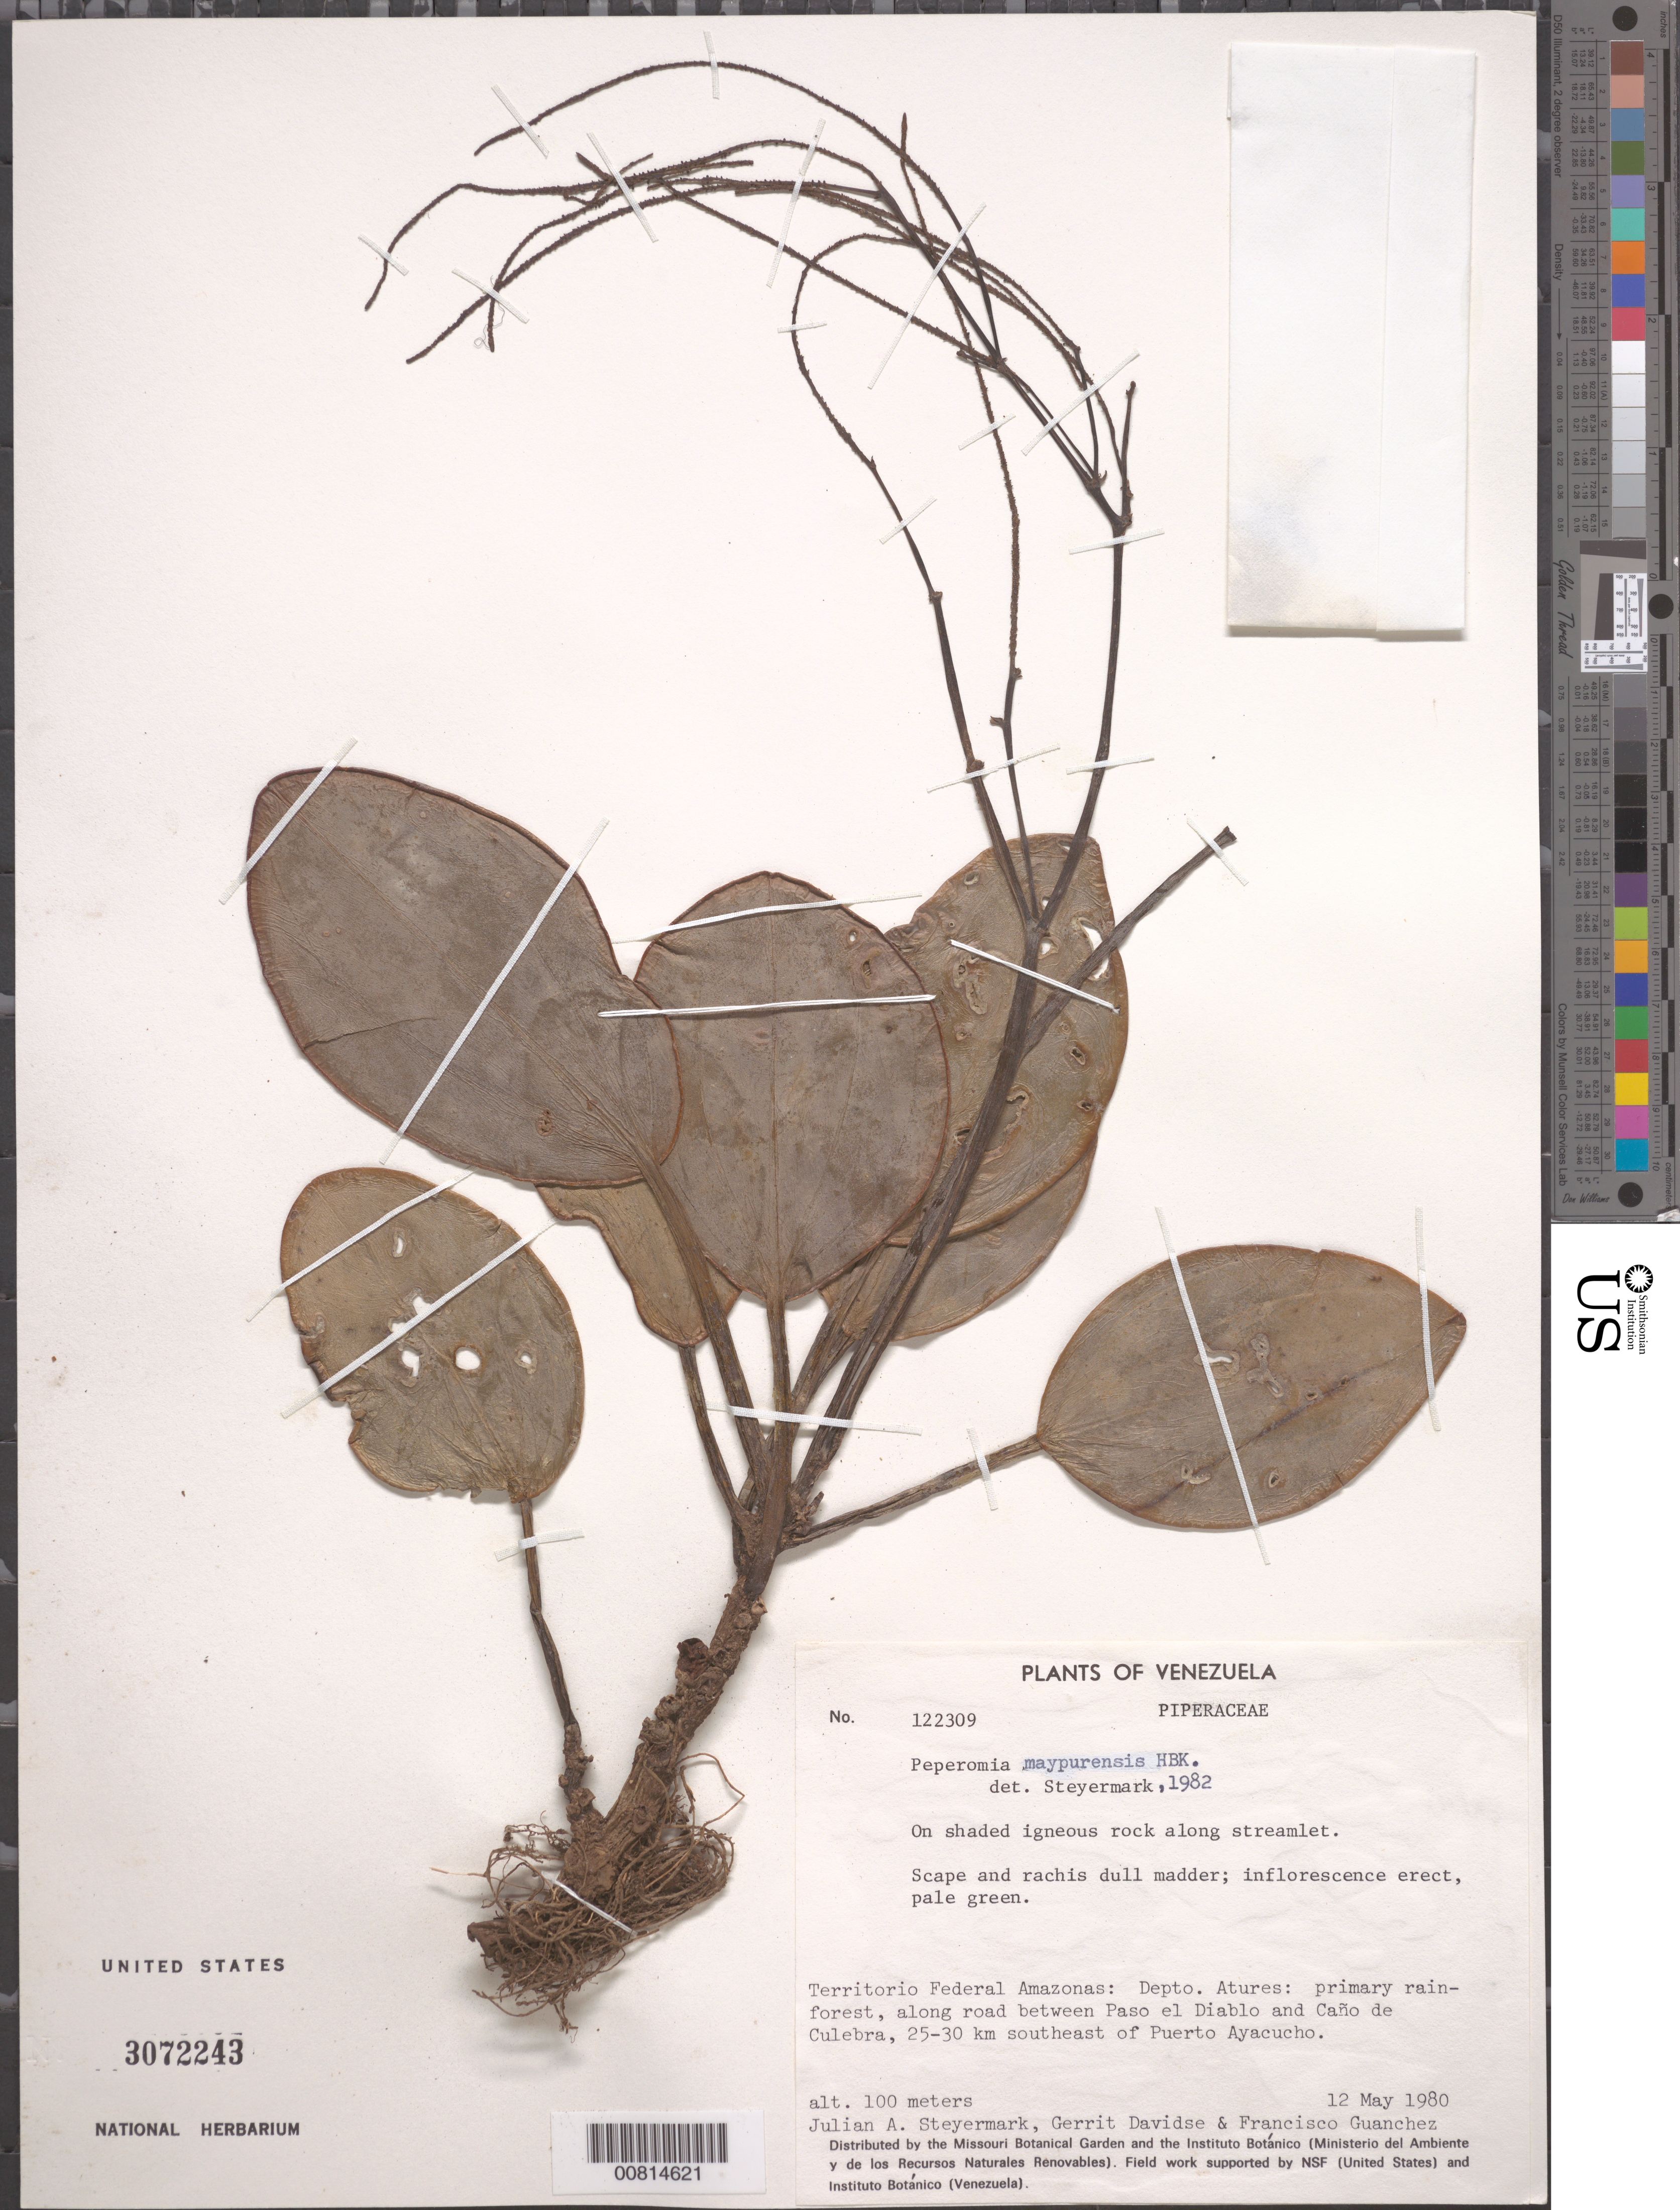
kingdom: Plantae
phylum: Tracheophyta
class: Magnoliopsida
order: Piperales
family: Piperaceae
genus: Peperomia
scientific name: Peperomia maypurensis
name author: Kunth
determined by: Steyermark, Julian A., (VEN)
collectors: J. Steyermark, G. Davidse & F. Guánchez M.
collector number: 122309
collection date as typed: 12-May-80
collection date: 1980-05-12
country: Venezuela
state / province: Amazonas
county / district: Atures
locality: Paso el Diablo to Caño de Culebra, 25-30 km SE of Puerto Ayacucho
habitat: Primary rainforest, on shaded igneous rock along streamlet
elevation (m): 100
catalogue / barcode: US 3072243